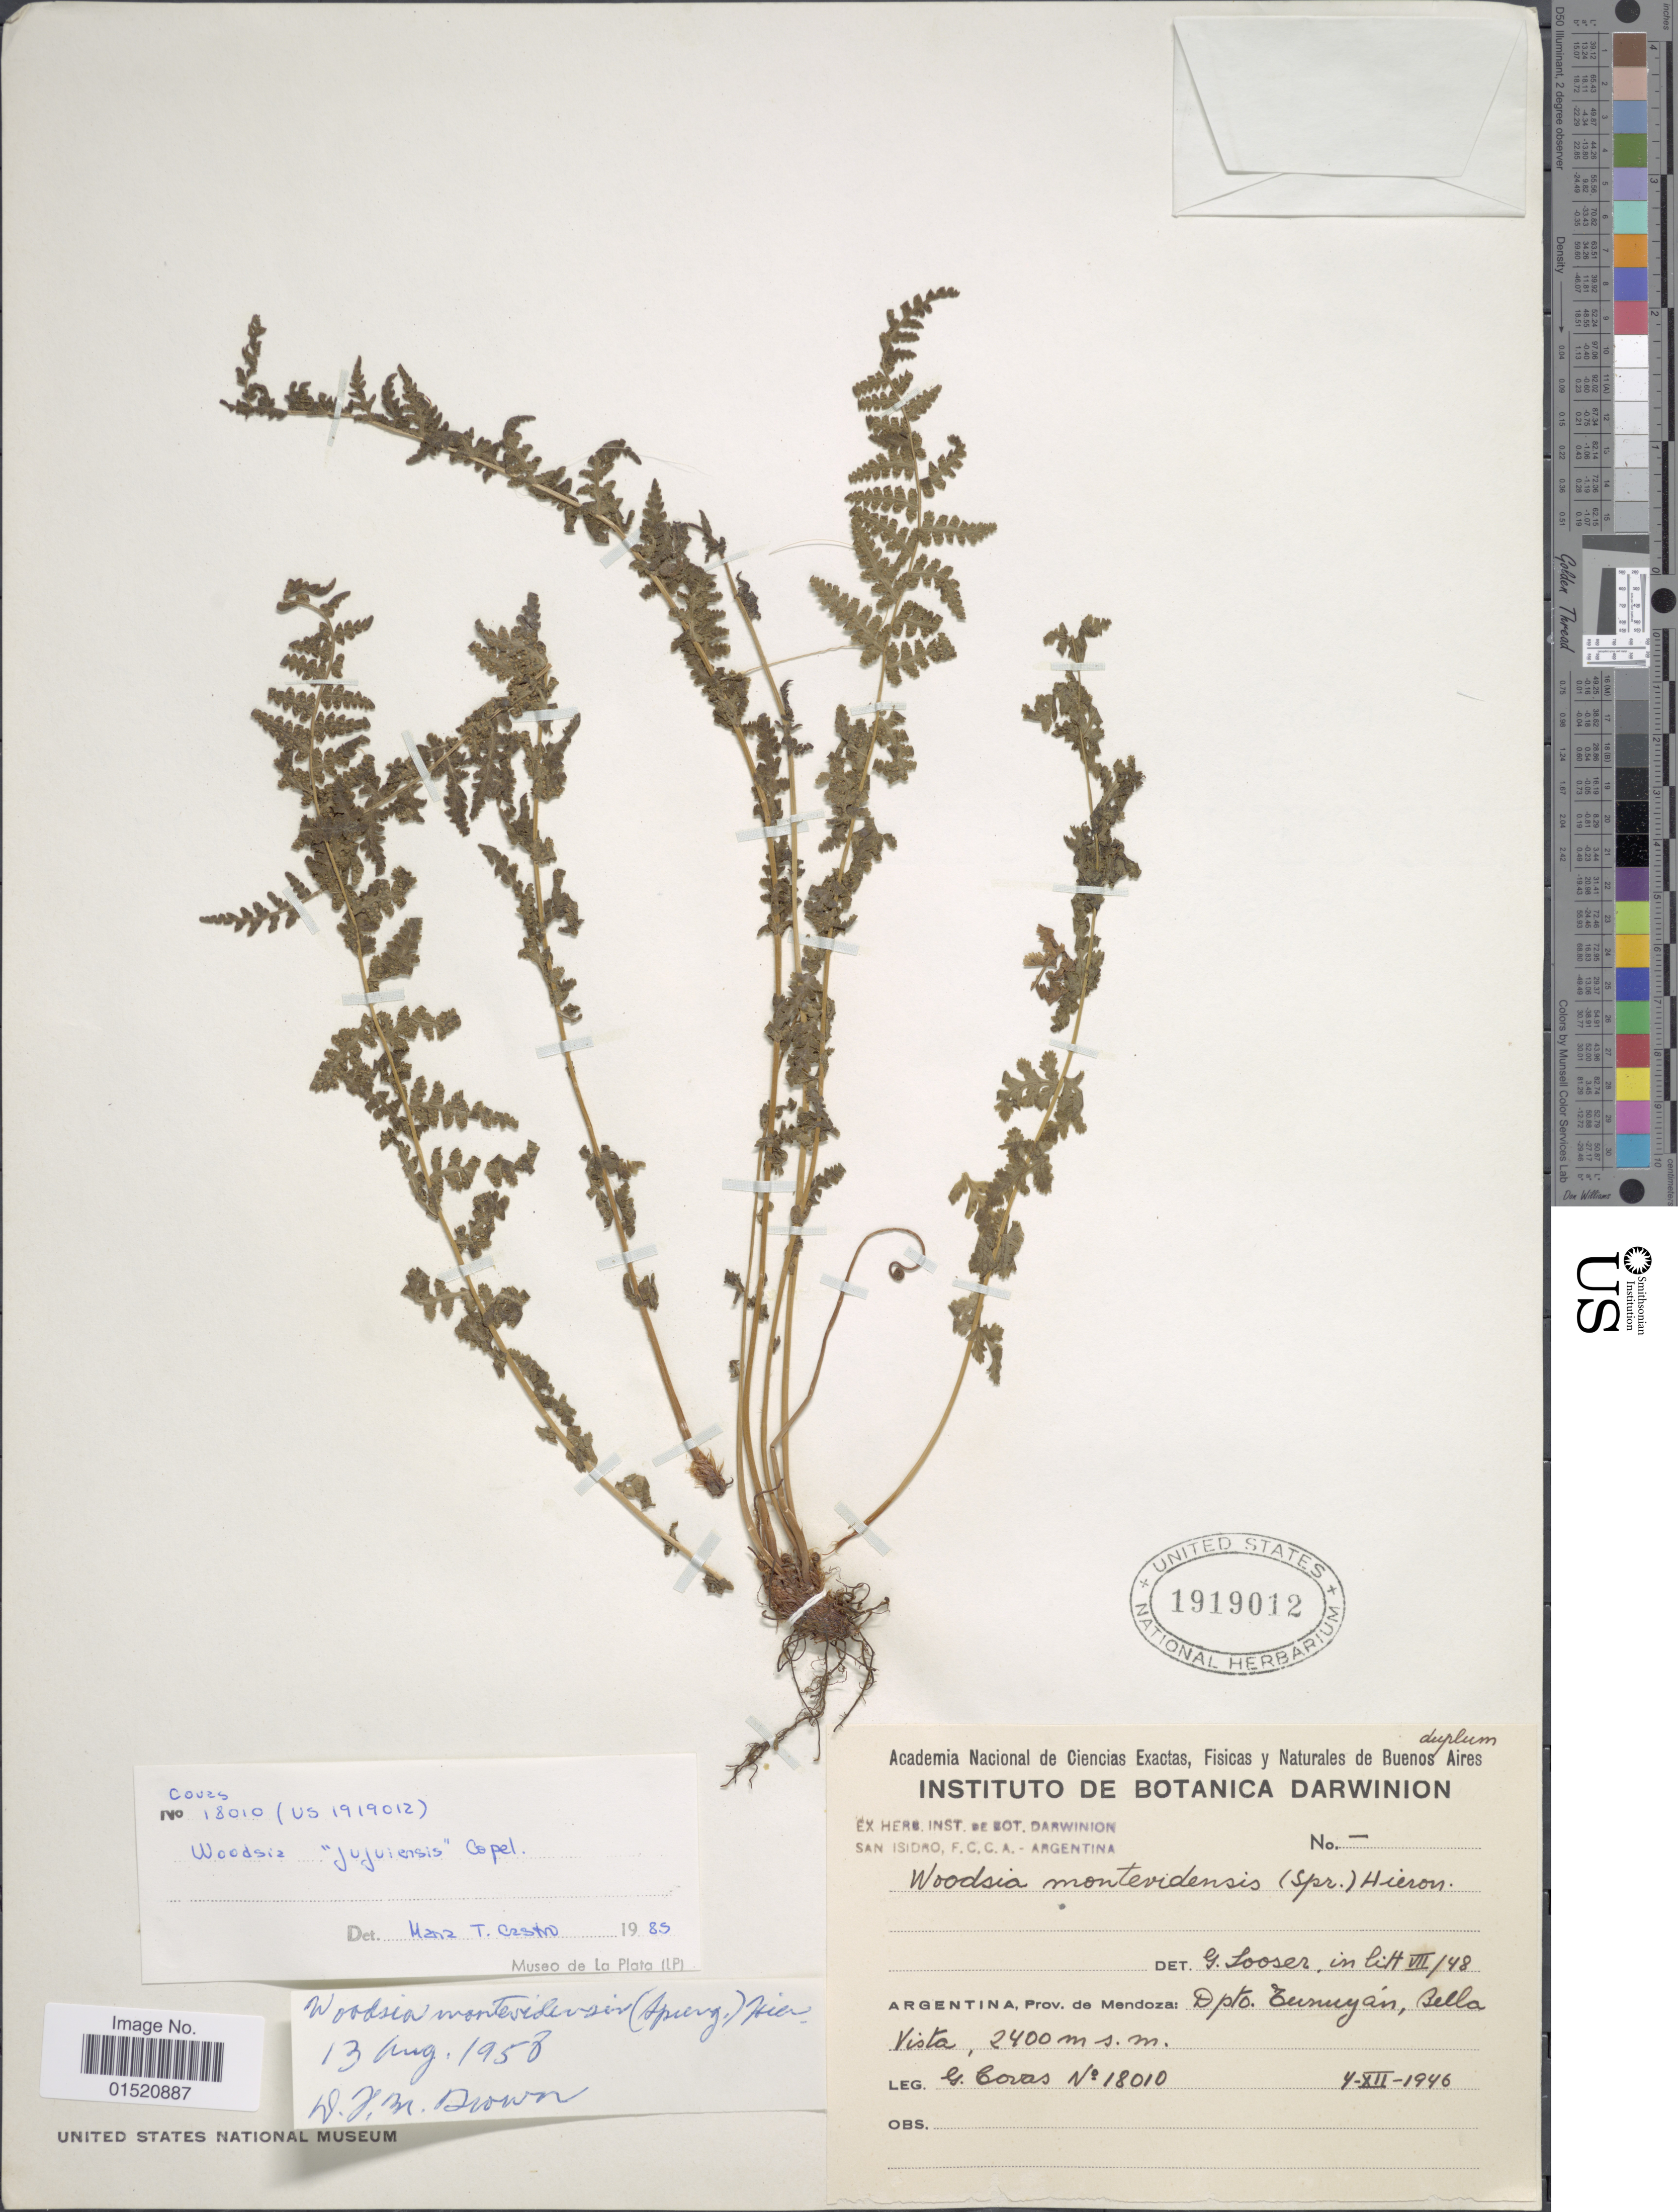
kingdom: Plantae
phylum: Tracheophyta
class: Polypodiopsida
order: Polypodiales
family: Woodsiaceae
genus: Woodsia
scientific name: Woodsia montevidensis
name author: (Spreng.) Hieron.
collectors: G. Covas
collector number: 18010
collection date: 1945-12-04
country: Argentina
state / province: Mendoza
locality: Dpto Tunuyán, Bella Vista.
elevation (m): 2400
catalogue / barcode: US 1919012